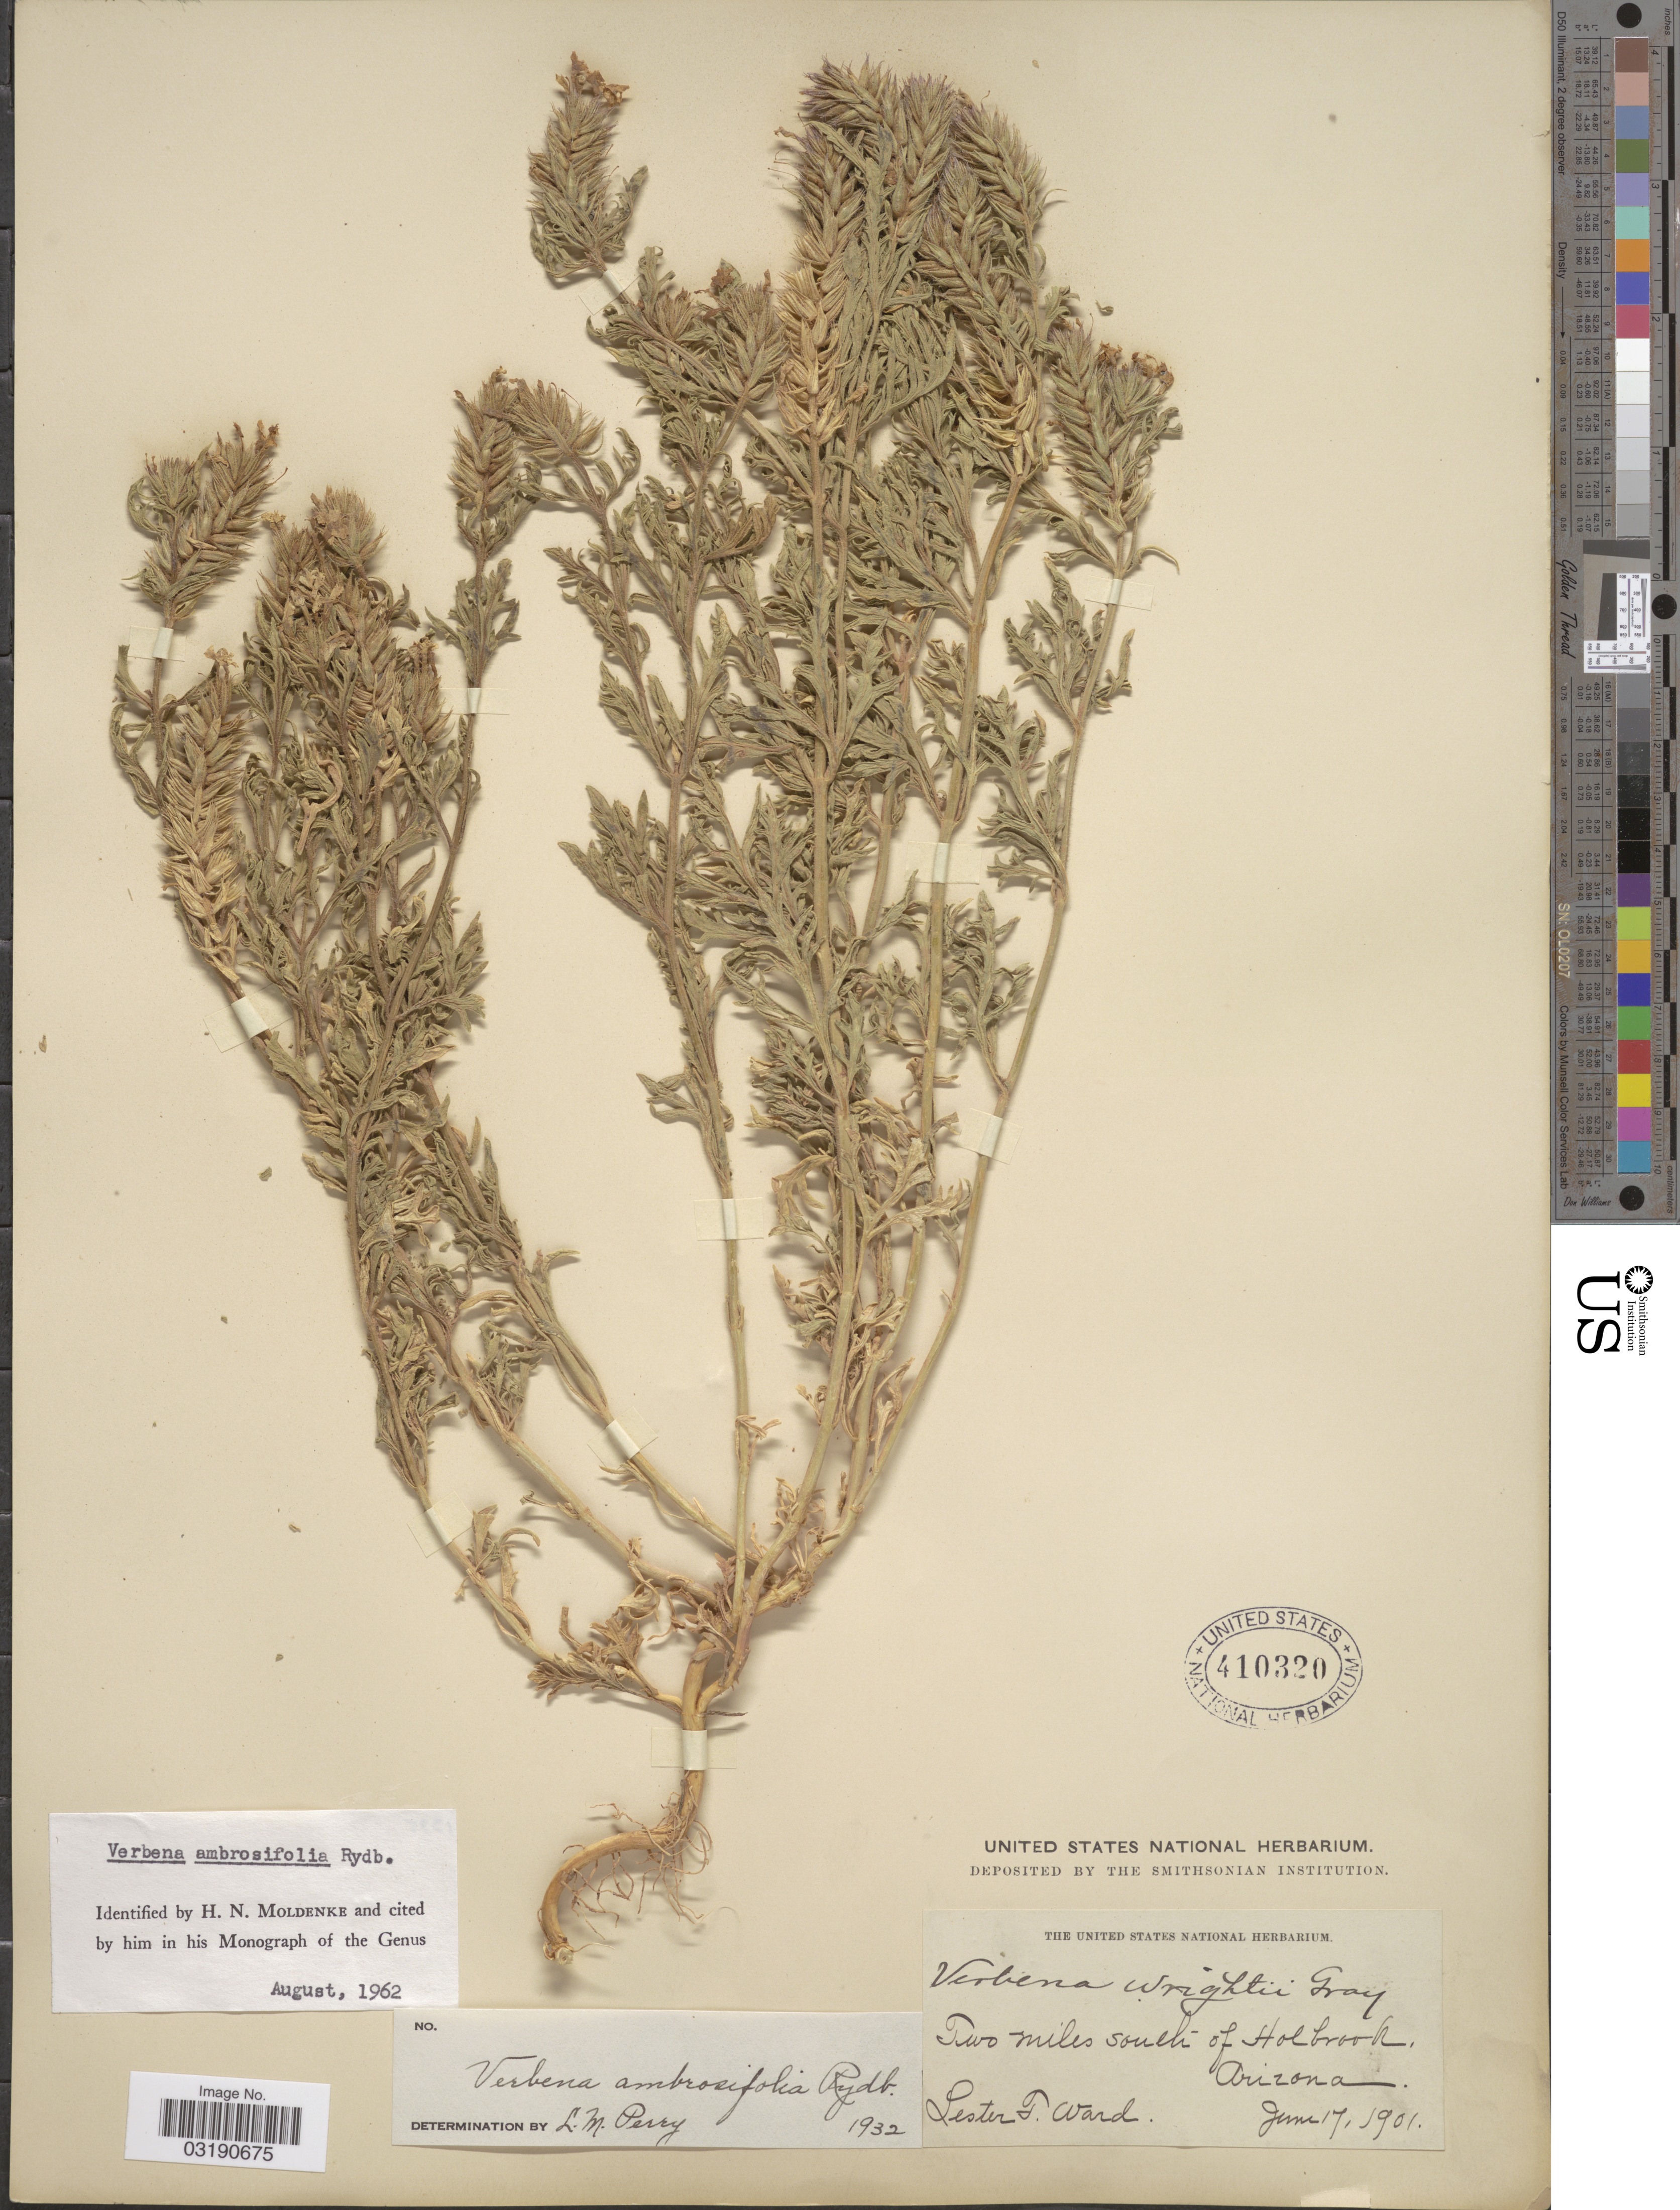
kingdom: Plantae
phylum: Tracheophyta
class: Magnoliopsida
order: Lamiales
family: Verbenaceae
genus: Verbena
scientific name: Verbena ambrosiifolia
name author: Rydb. ex Small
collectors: L. F. Ward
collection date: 1901-06-17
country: United States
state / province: Arizona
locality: Two miles south of Holbrook.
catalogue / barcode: US 410320